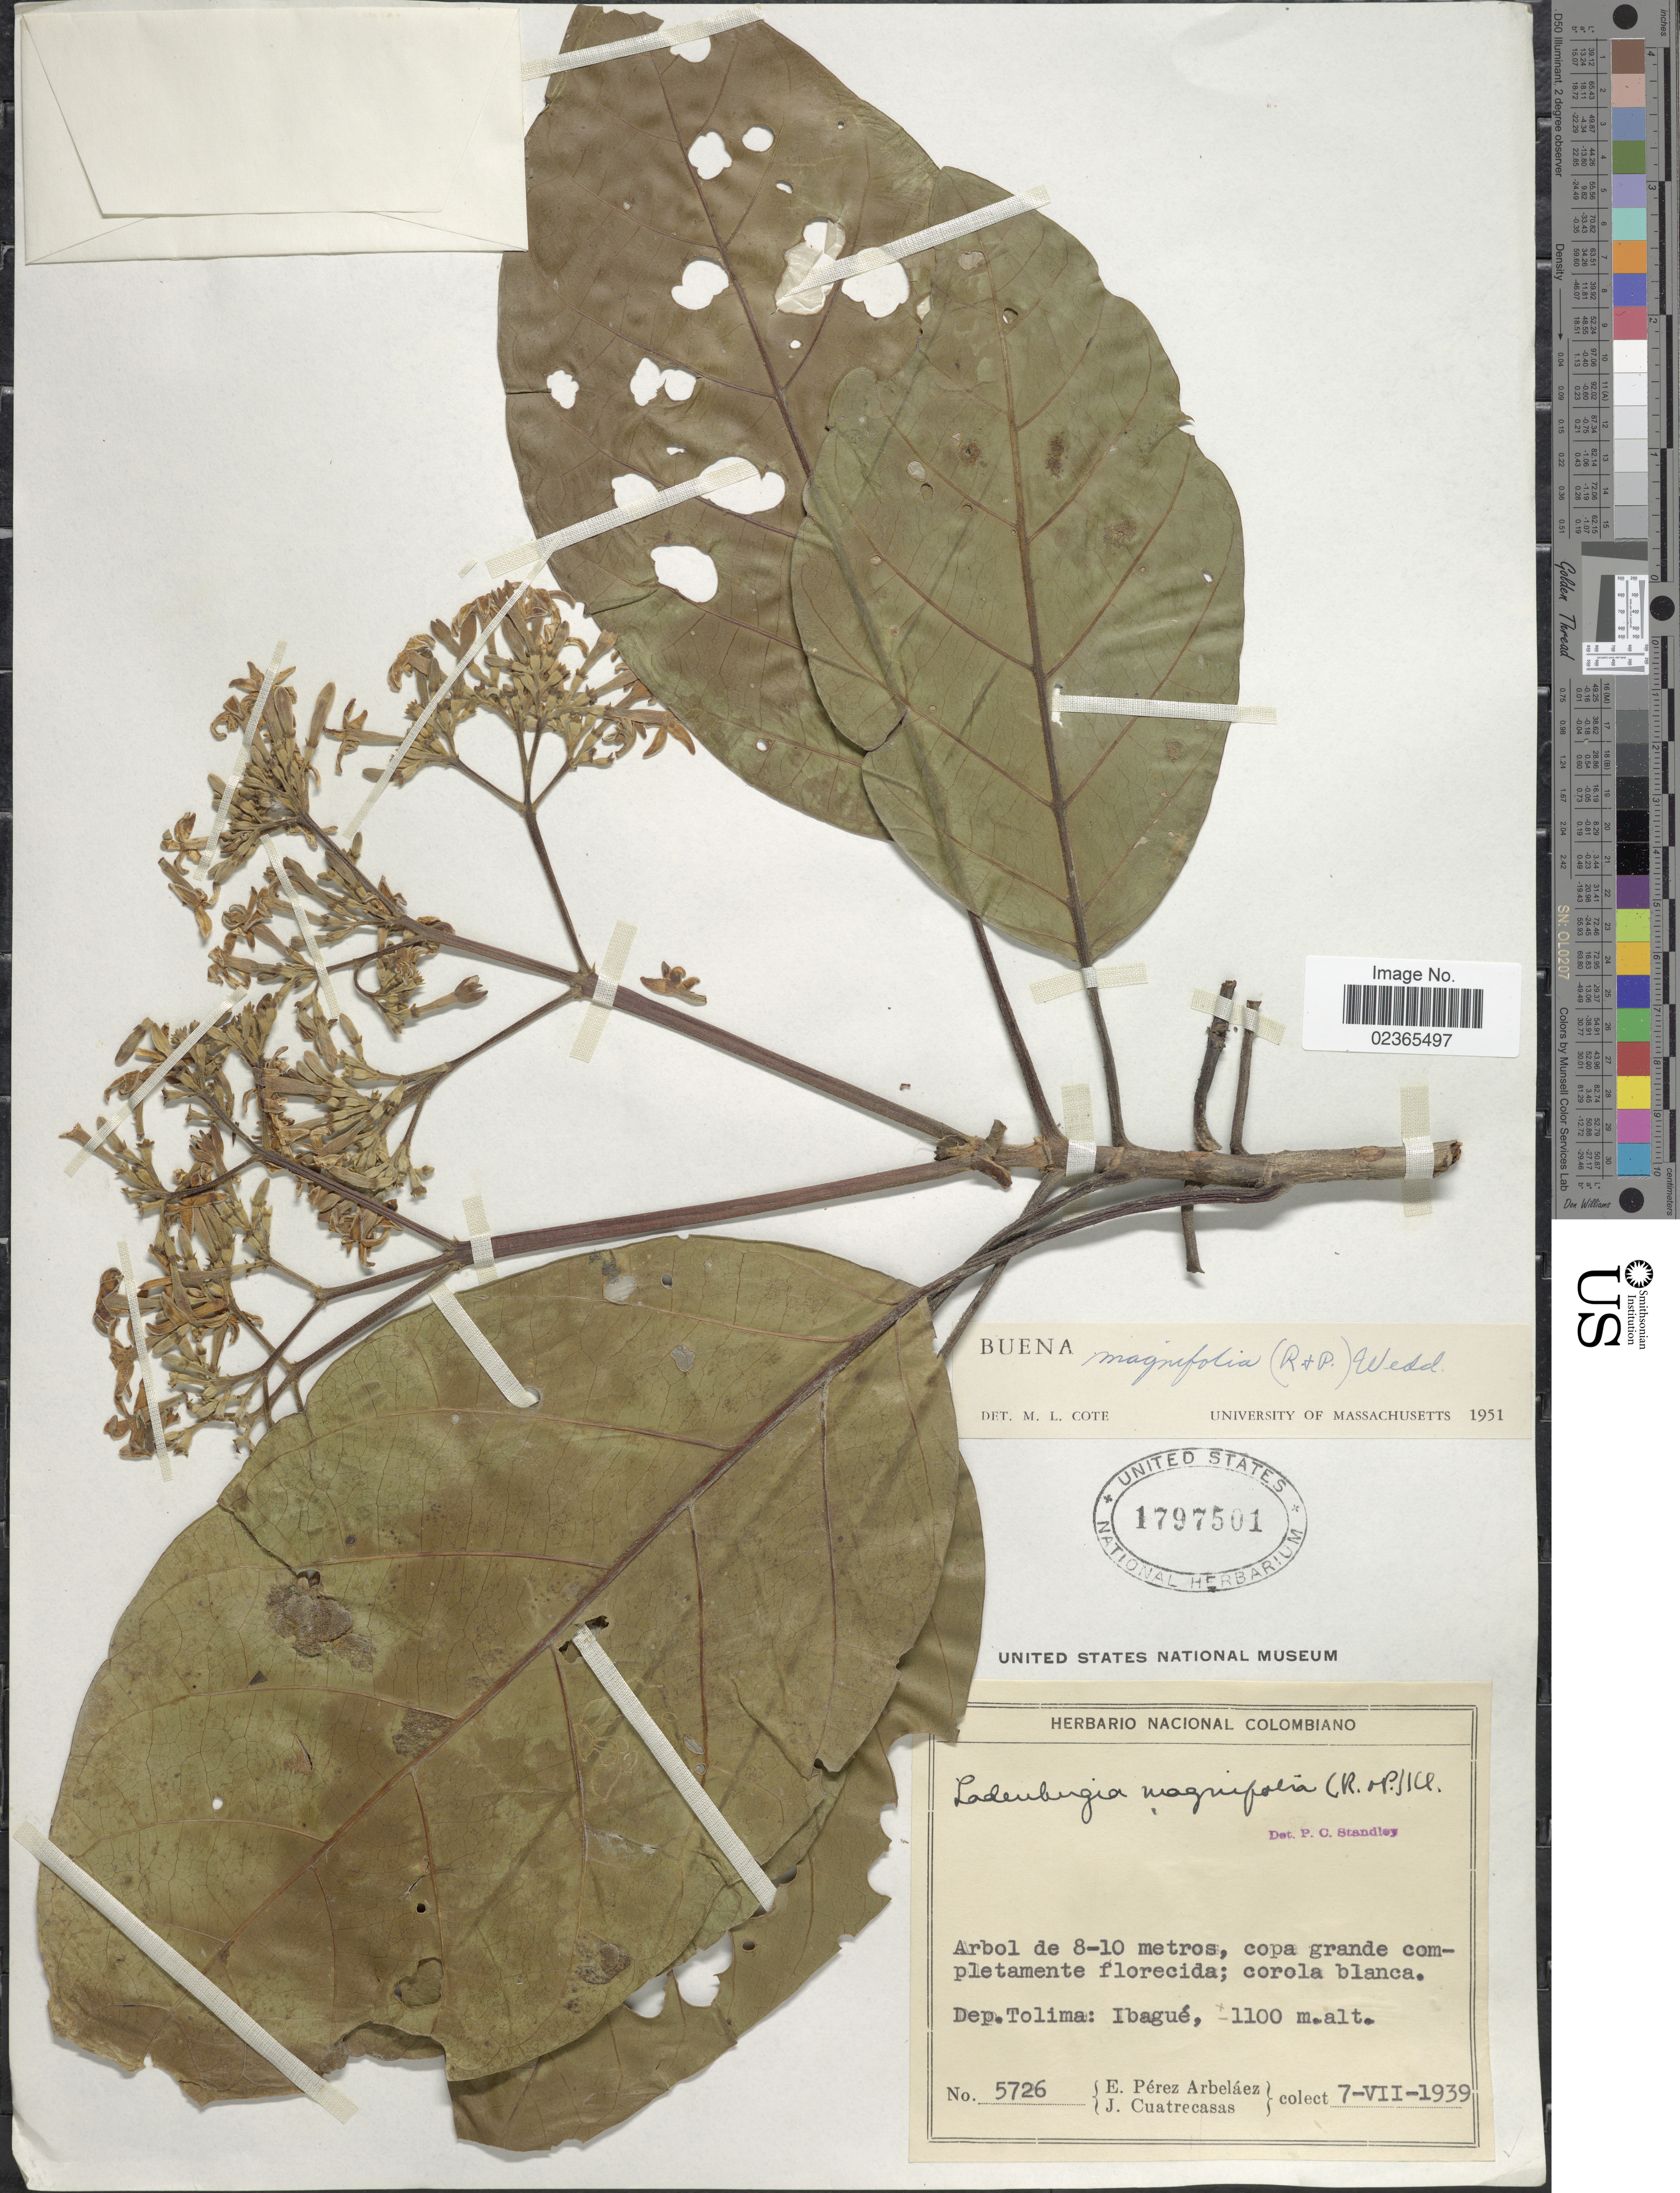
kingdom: Plantae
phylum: Tracheophyta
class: Magnoliopsida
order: Gentianales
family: Rubiaceae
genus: Ladenbergia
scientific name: Ladenbergia oblongifolia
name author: (Mutis) L. Andersson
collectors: E. Pérez Arbeláez & J. Cuatrecasas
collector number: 5726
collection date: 1939-07-07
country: Colombia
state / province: Tolima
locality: Ibaque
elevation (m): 1100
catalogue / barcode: US 1797501